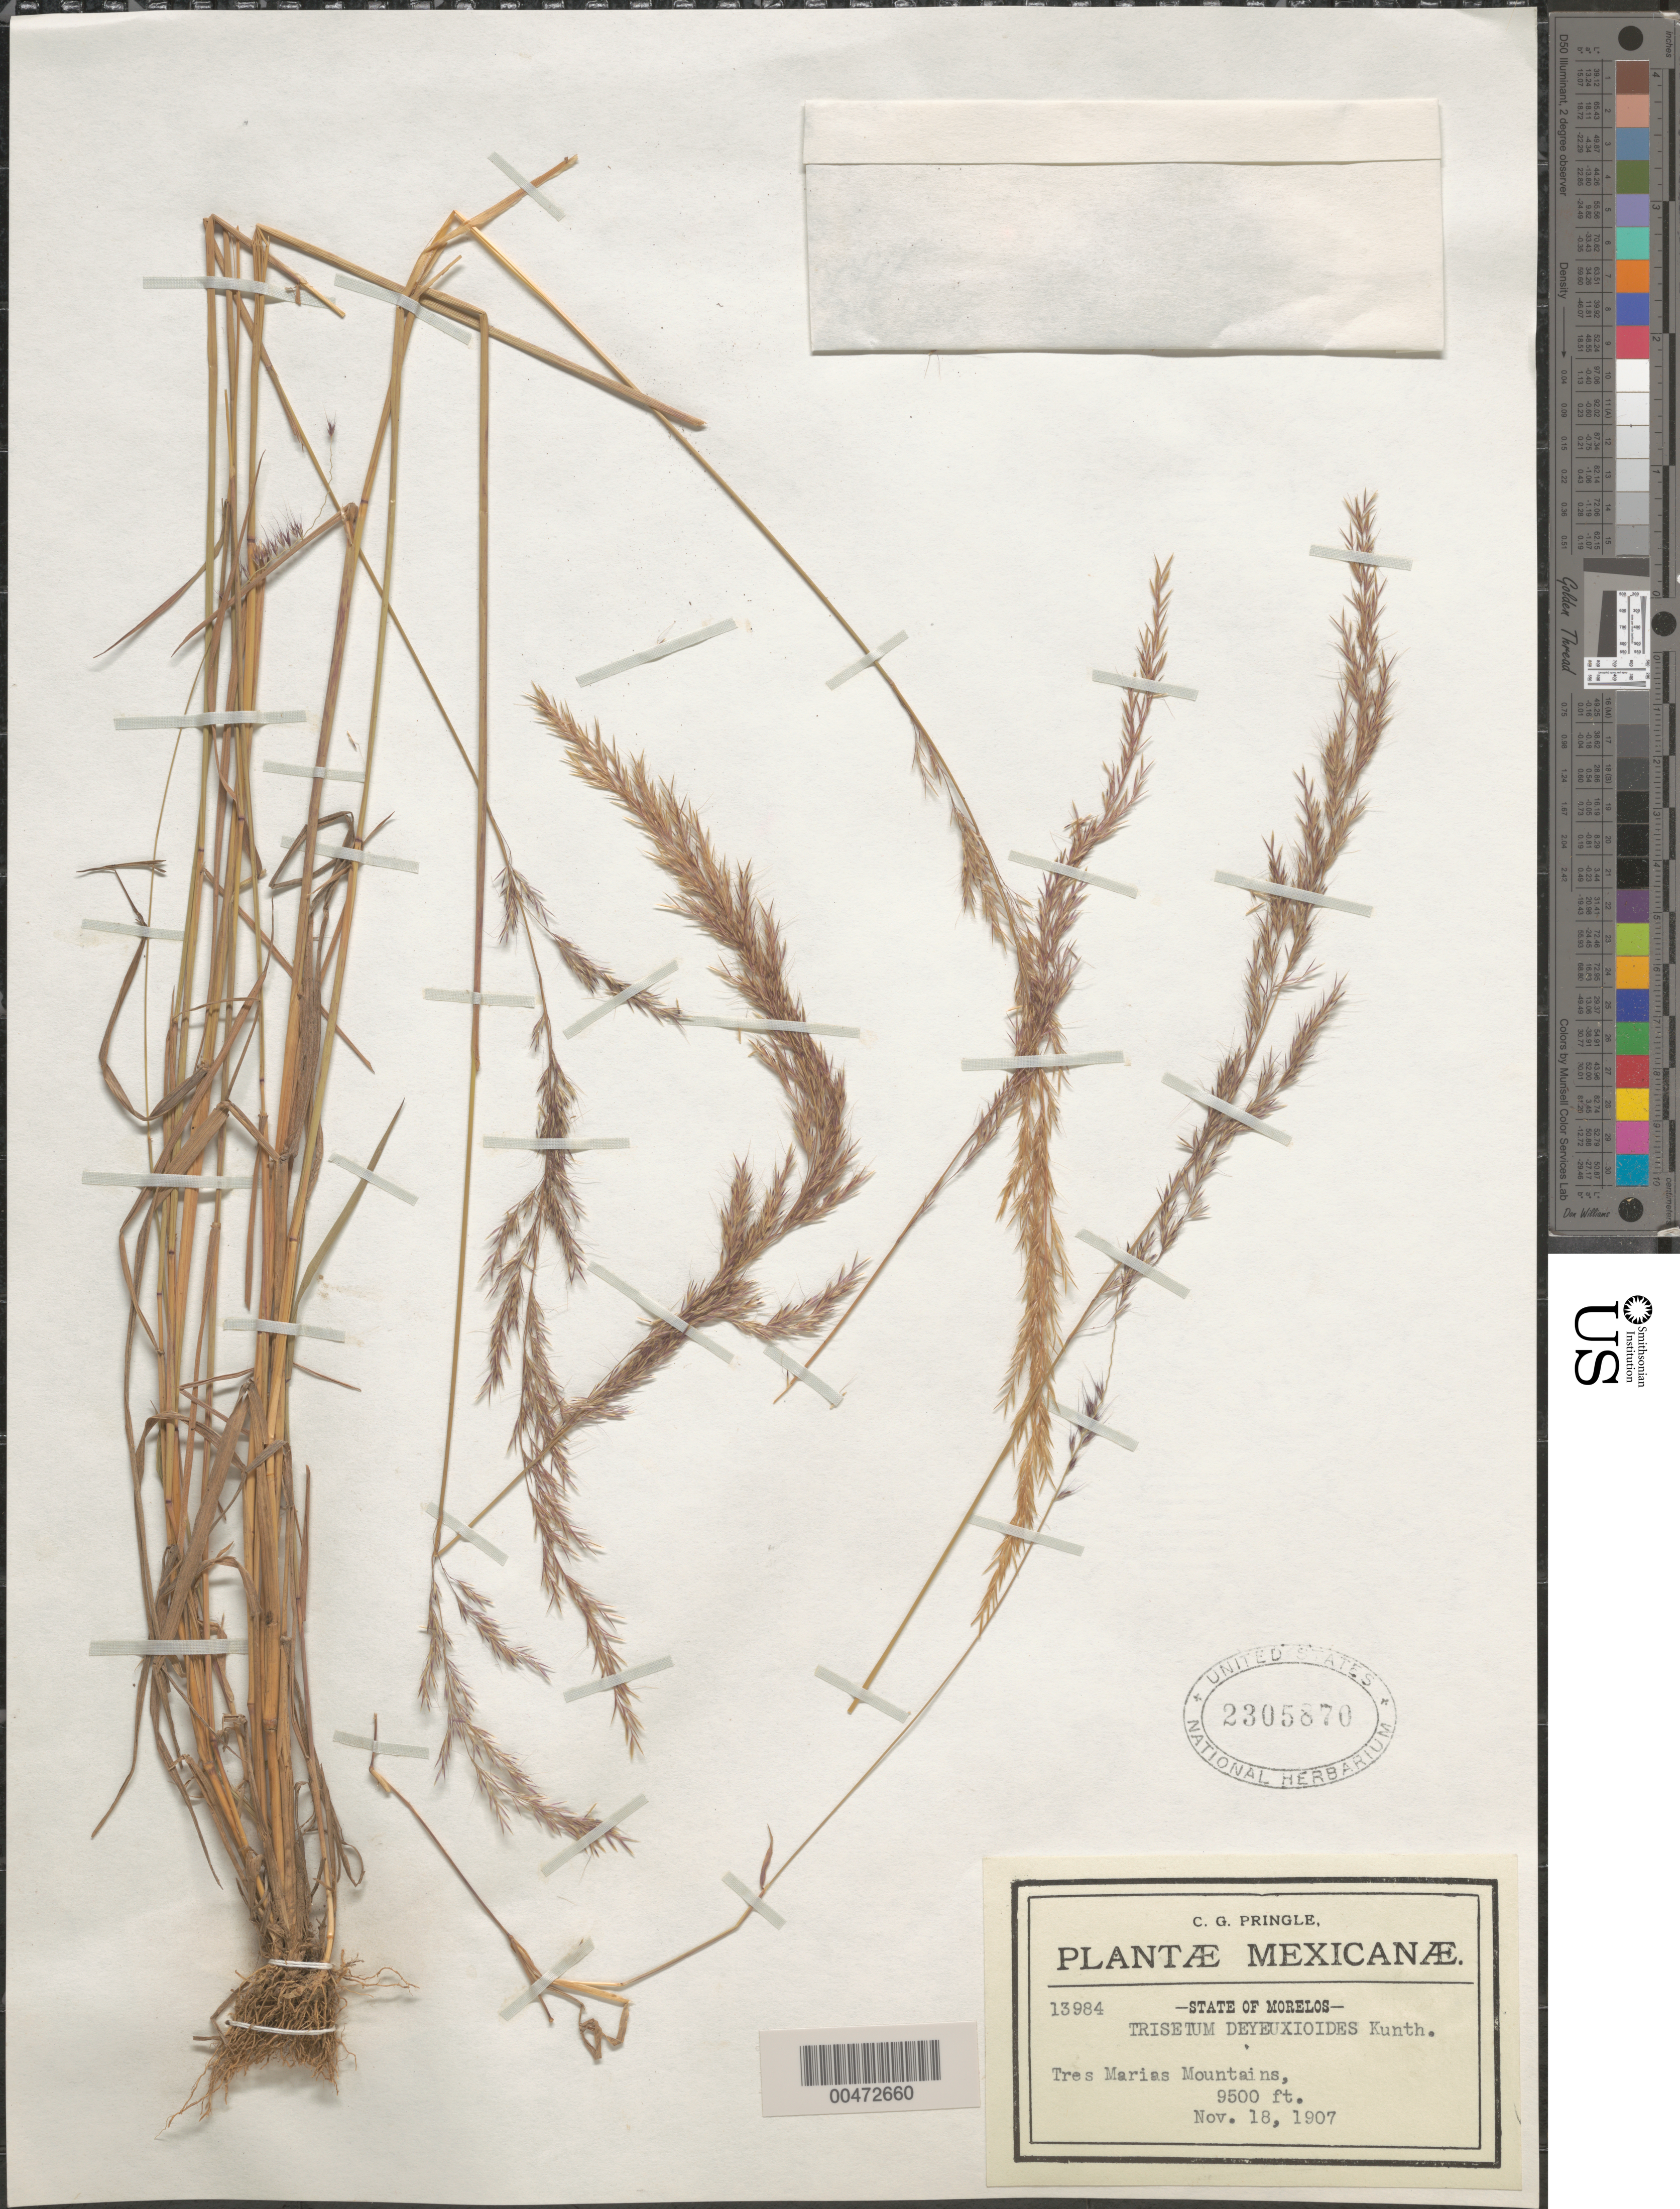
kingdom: Plantae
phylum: Tracheophyta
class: Liliopsida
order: Poales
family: Poaceae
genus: Trisetum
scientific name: Trisetum deyeuxioides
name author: (Kunth) Kunth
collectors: C. G. Pringle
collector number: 13984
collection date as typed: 18 Nov 1907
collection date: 1907-11-18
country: Mexico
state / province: Morelos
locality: Tres Marias Mts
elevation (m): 2896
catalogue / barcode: US 2305870